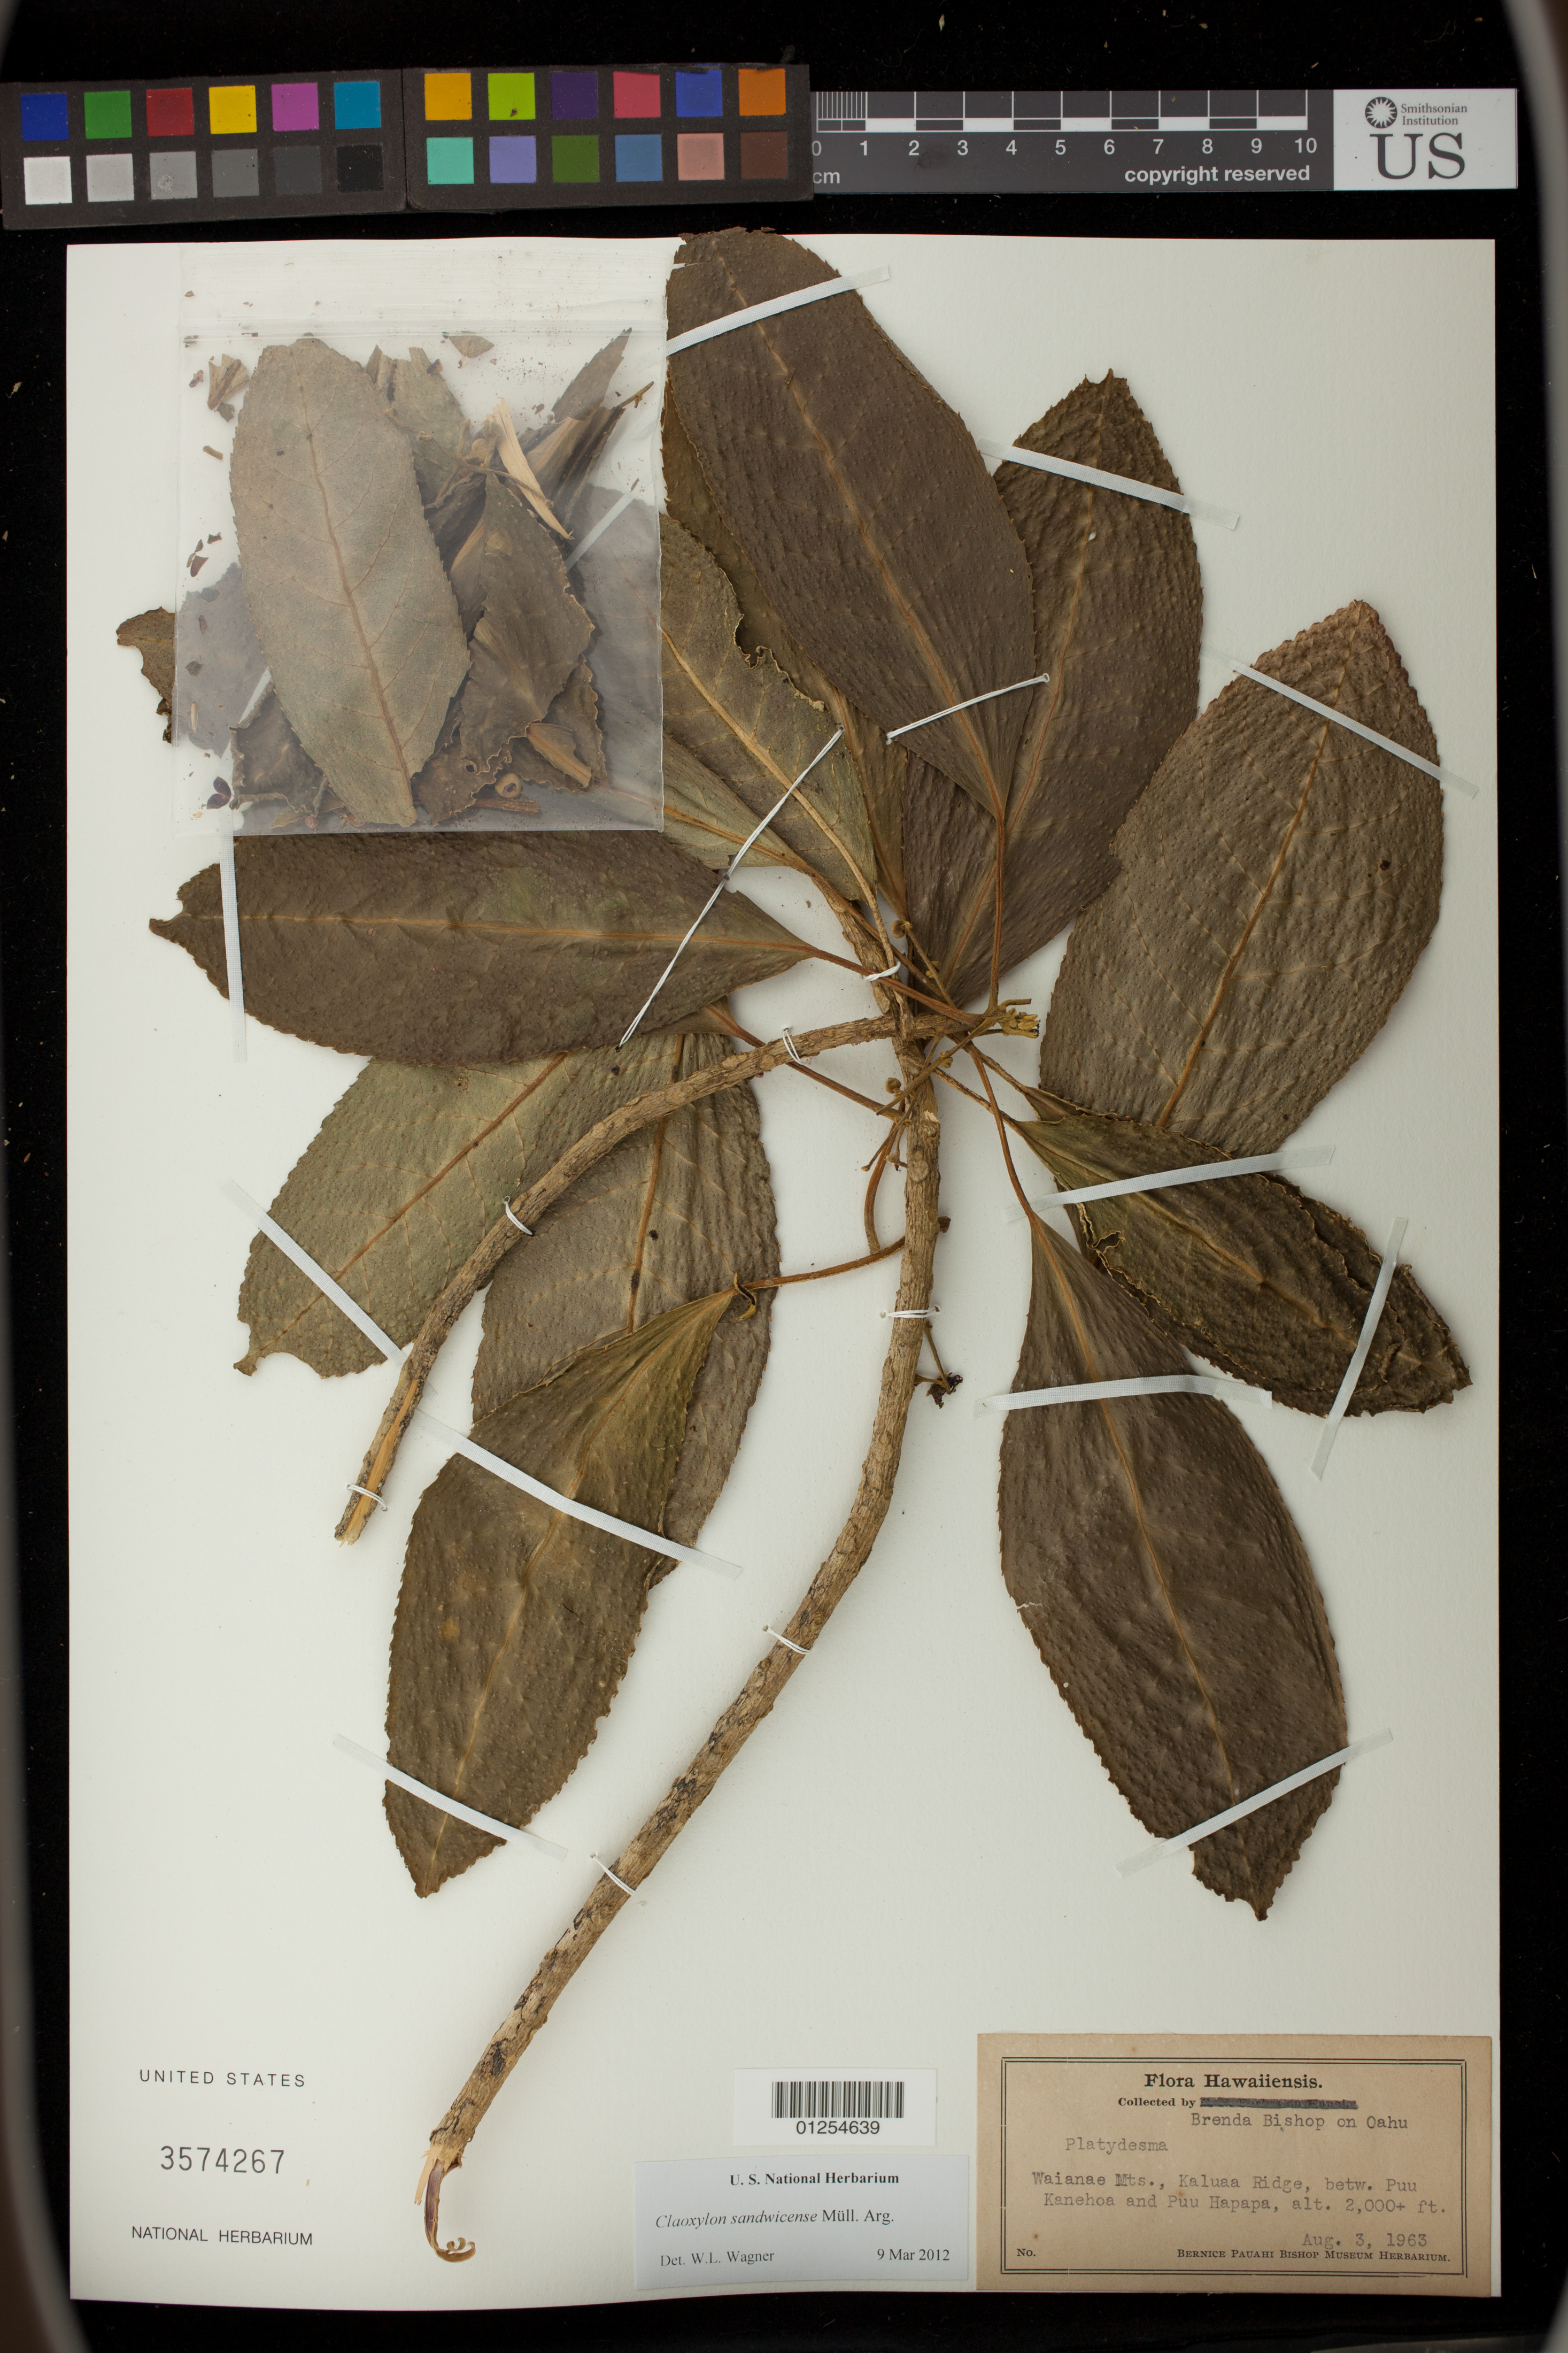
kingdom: Plantae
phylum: Tracheophyta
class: Magnoliopsida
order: Malpighiales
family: Euphorbiaceae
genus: Claoxylon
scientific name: Claoxylon sandwicense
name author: Müll. Arg.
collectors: B. Bishop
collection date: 1963-08-03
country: United States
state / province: Hawaii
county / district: Honolulu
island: Oahu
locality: Waianae Mts., Kaluaa Ridge, betw. Puu Kanehoa and Puu Hapapa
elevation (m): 610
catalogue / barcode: US 3574267